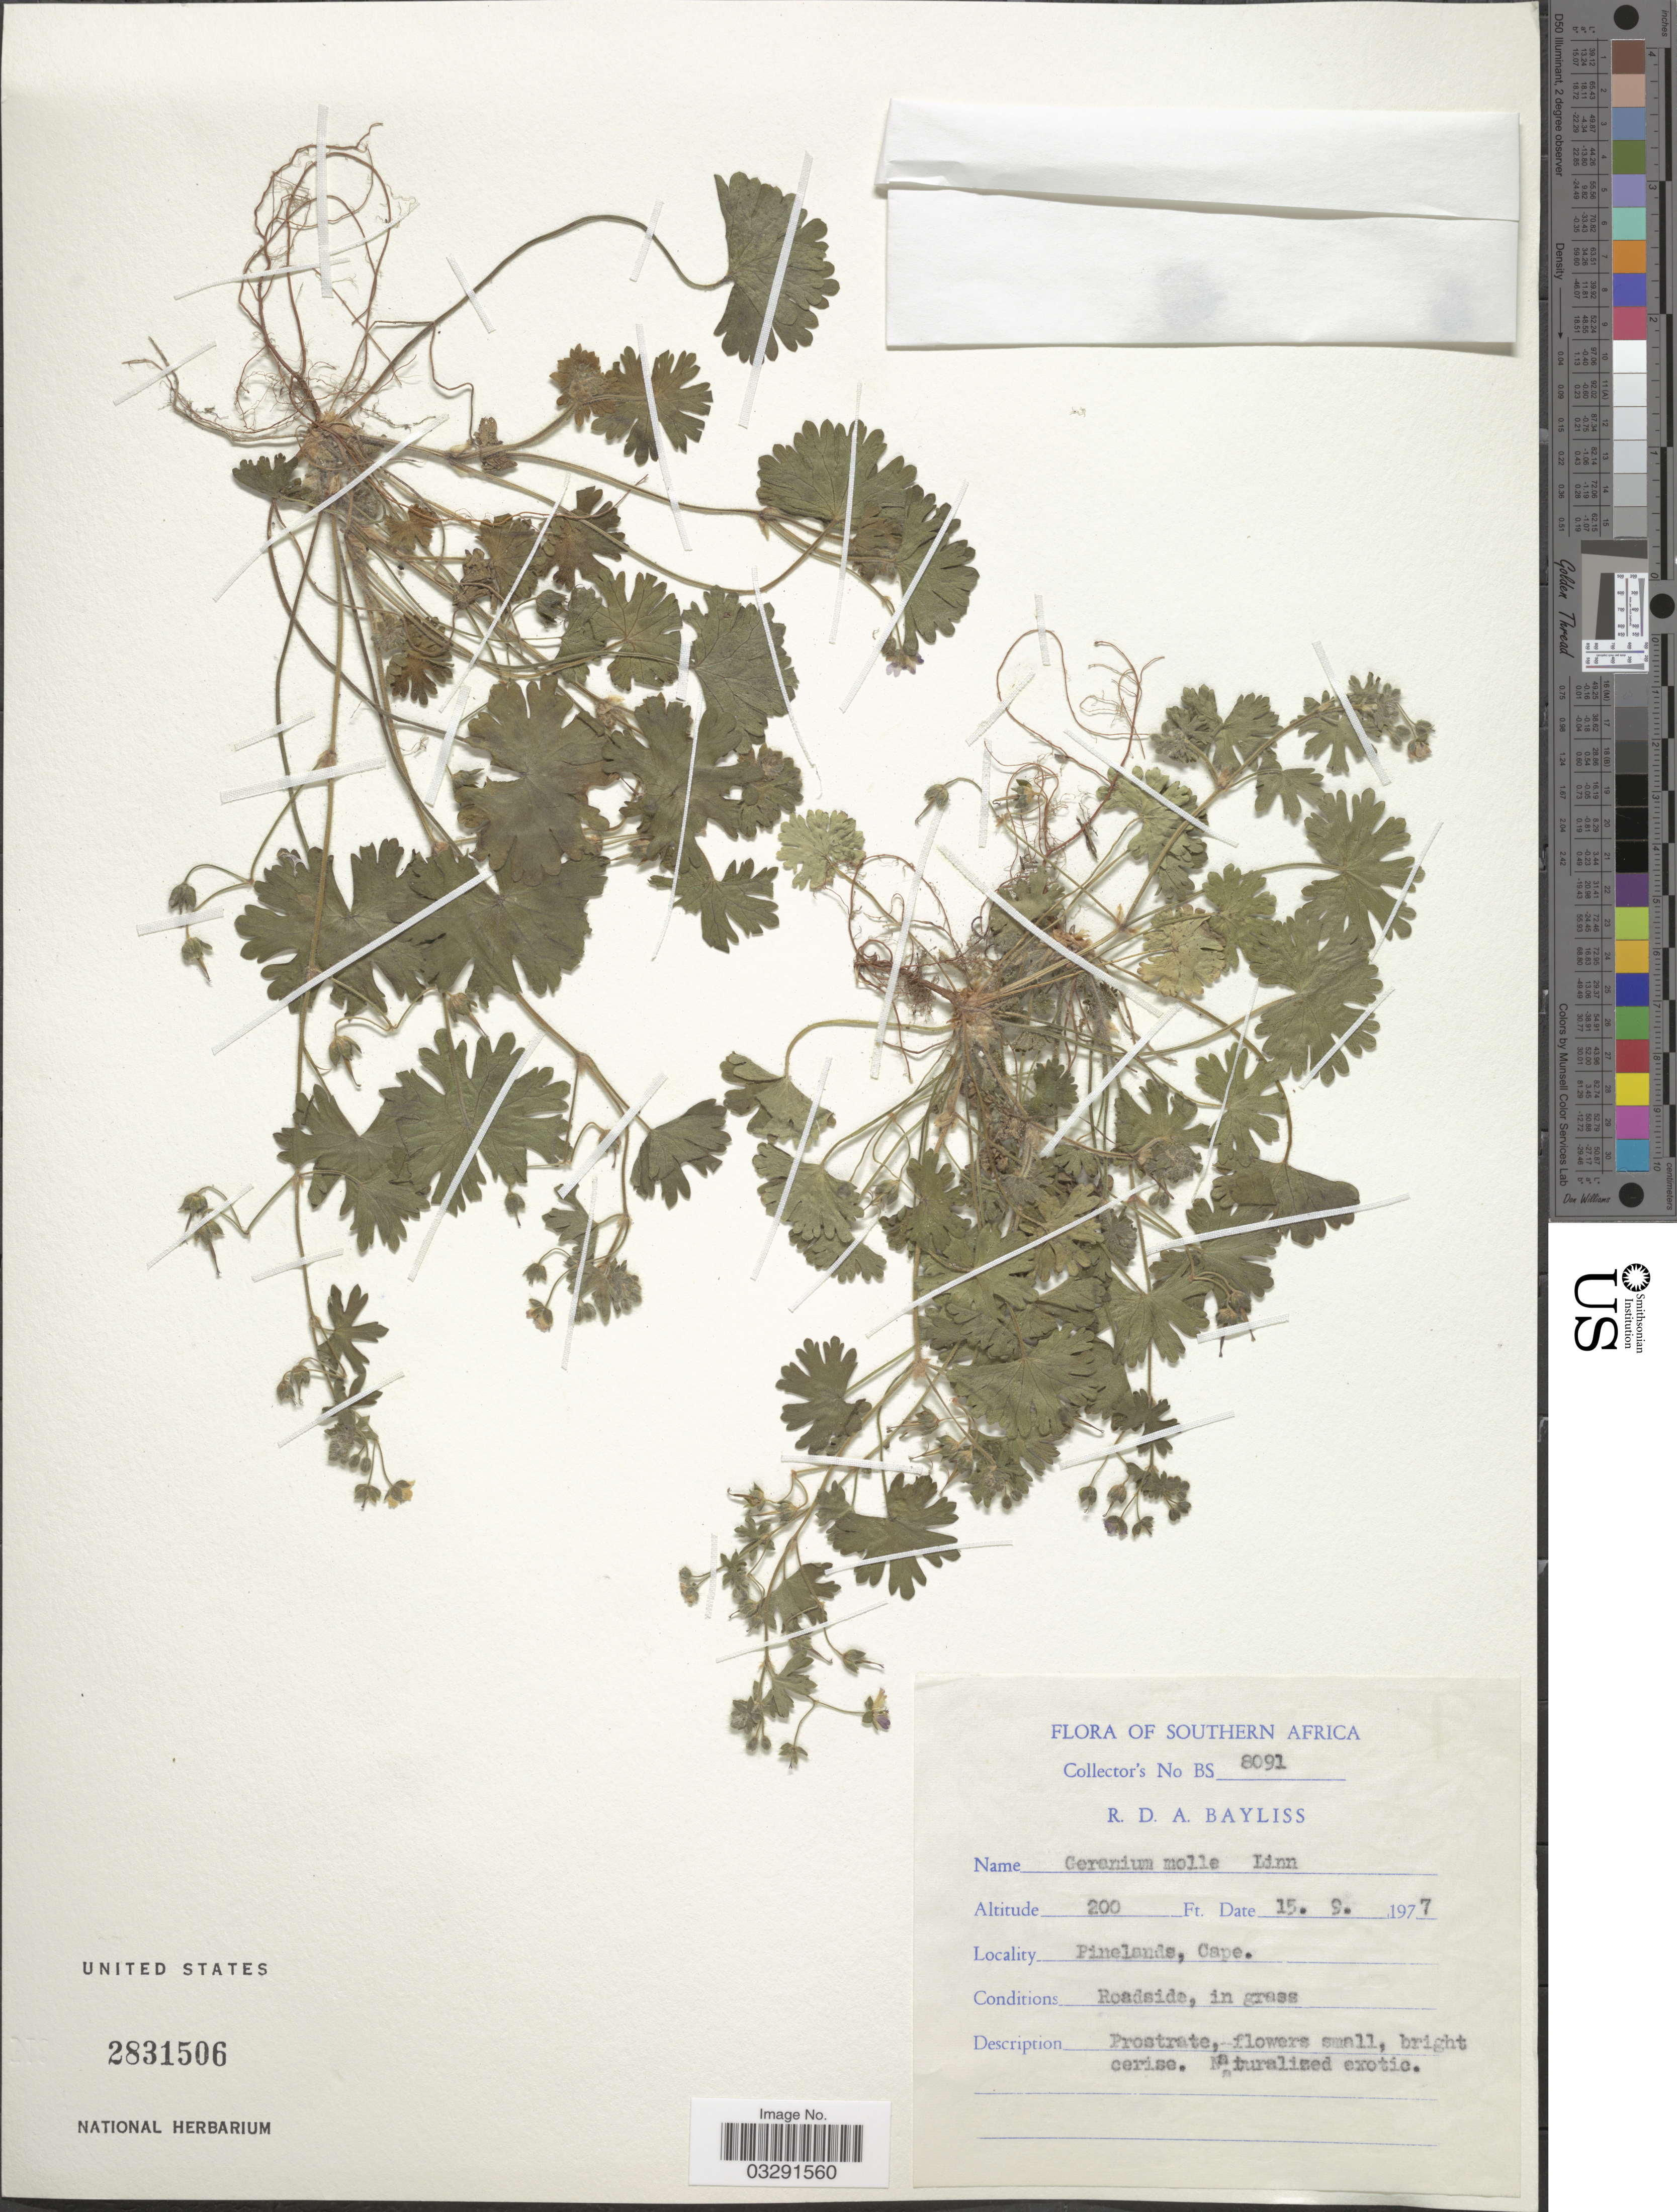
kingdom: Plantae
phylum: Tracheophyta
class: Magnoliopsida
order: Geraniales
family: Geraniaceae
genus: Geranium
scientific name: Geranium molle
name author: L.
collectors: R. Bayliss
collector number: BS 8091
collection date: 1977-09-15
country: South Africa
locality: Southern Africa. Pinelands, Cape.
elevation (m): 61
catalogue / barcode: US 2831506